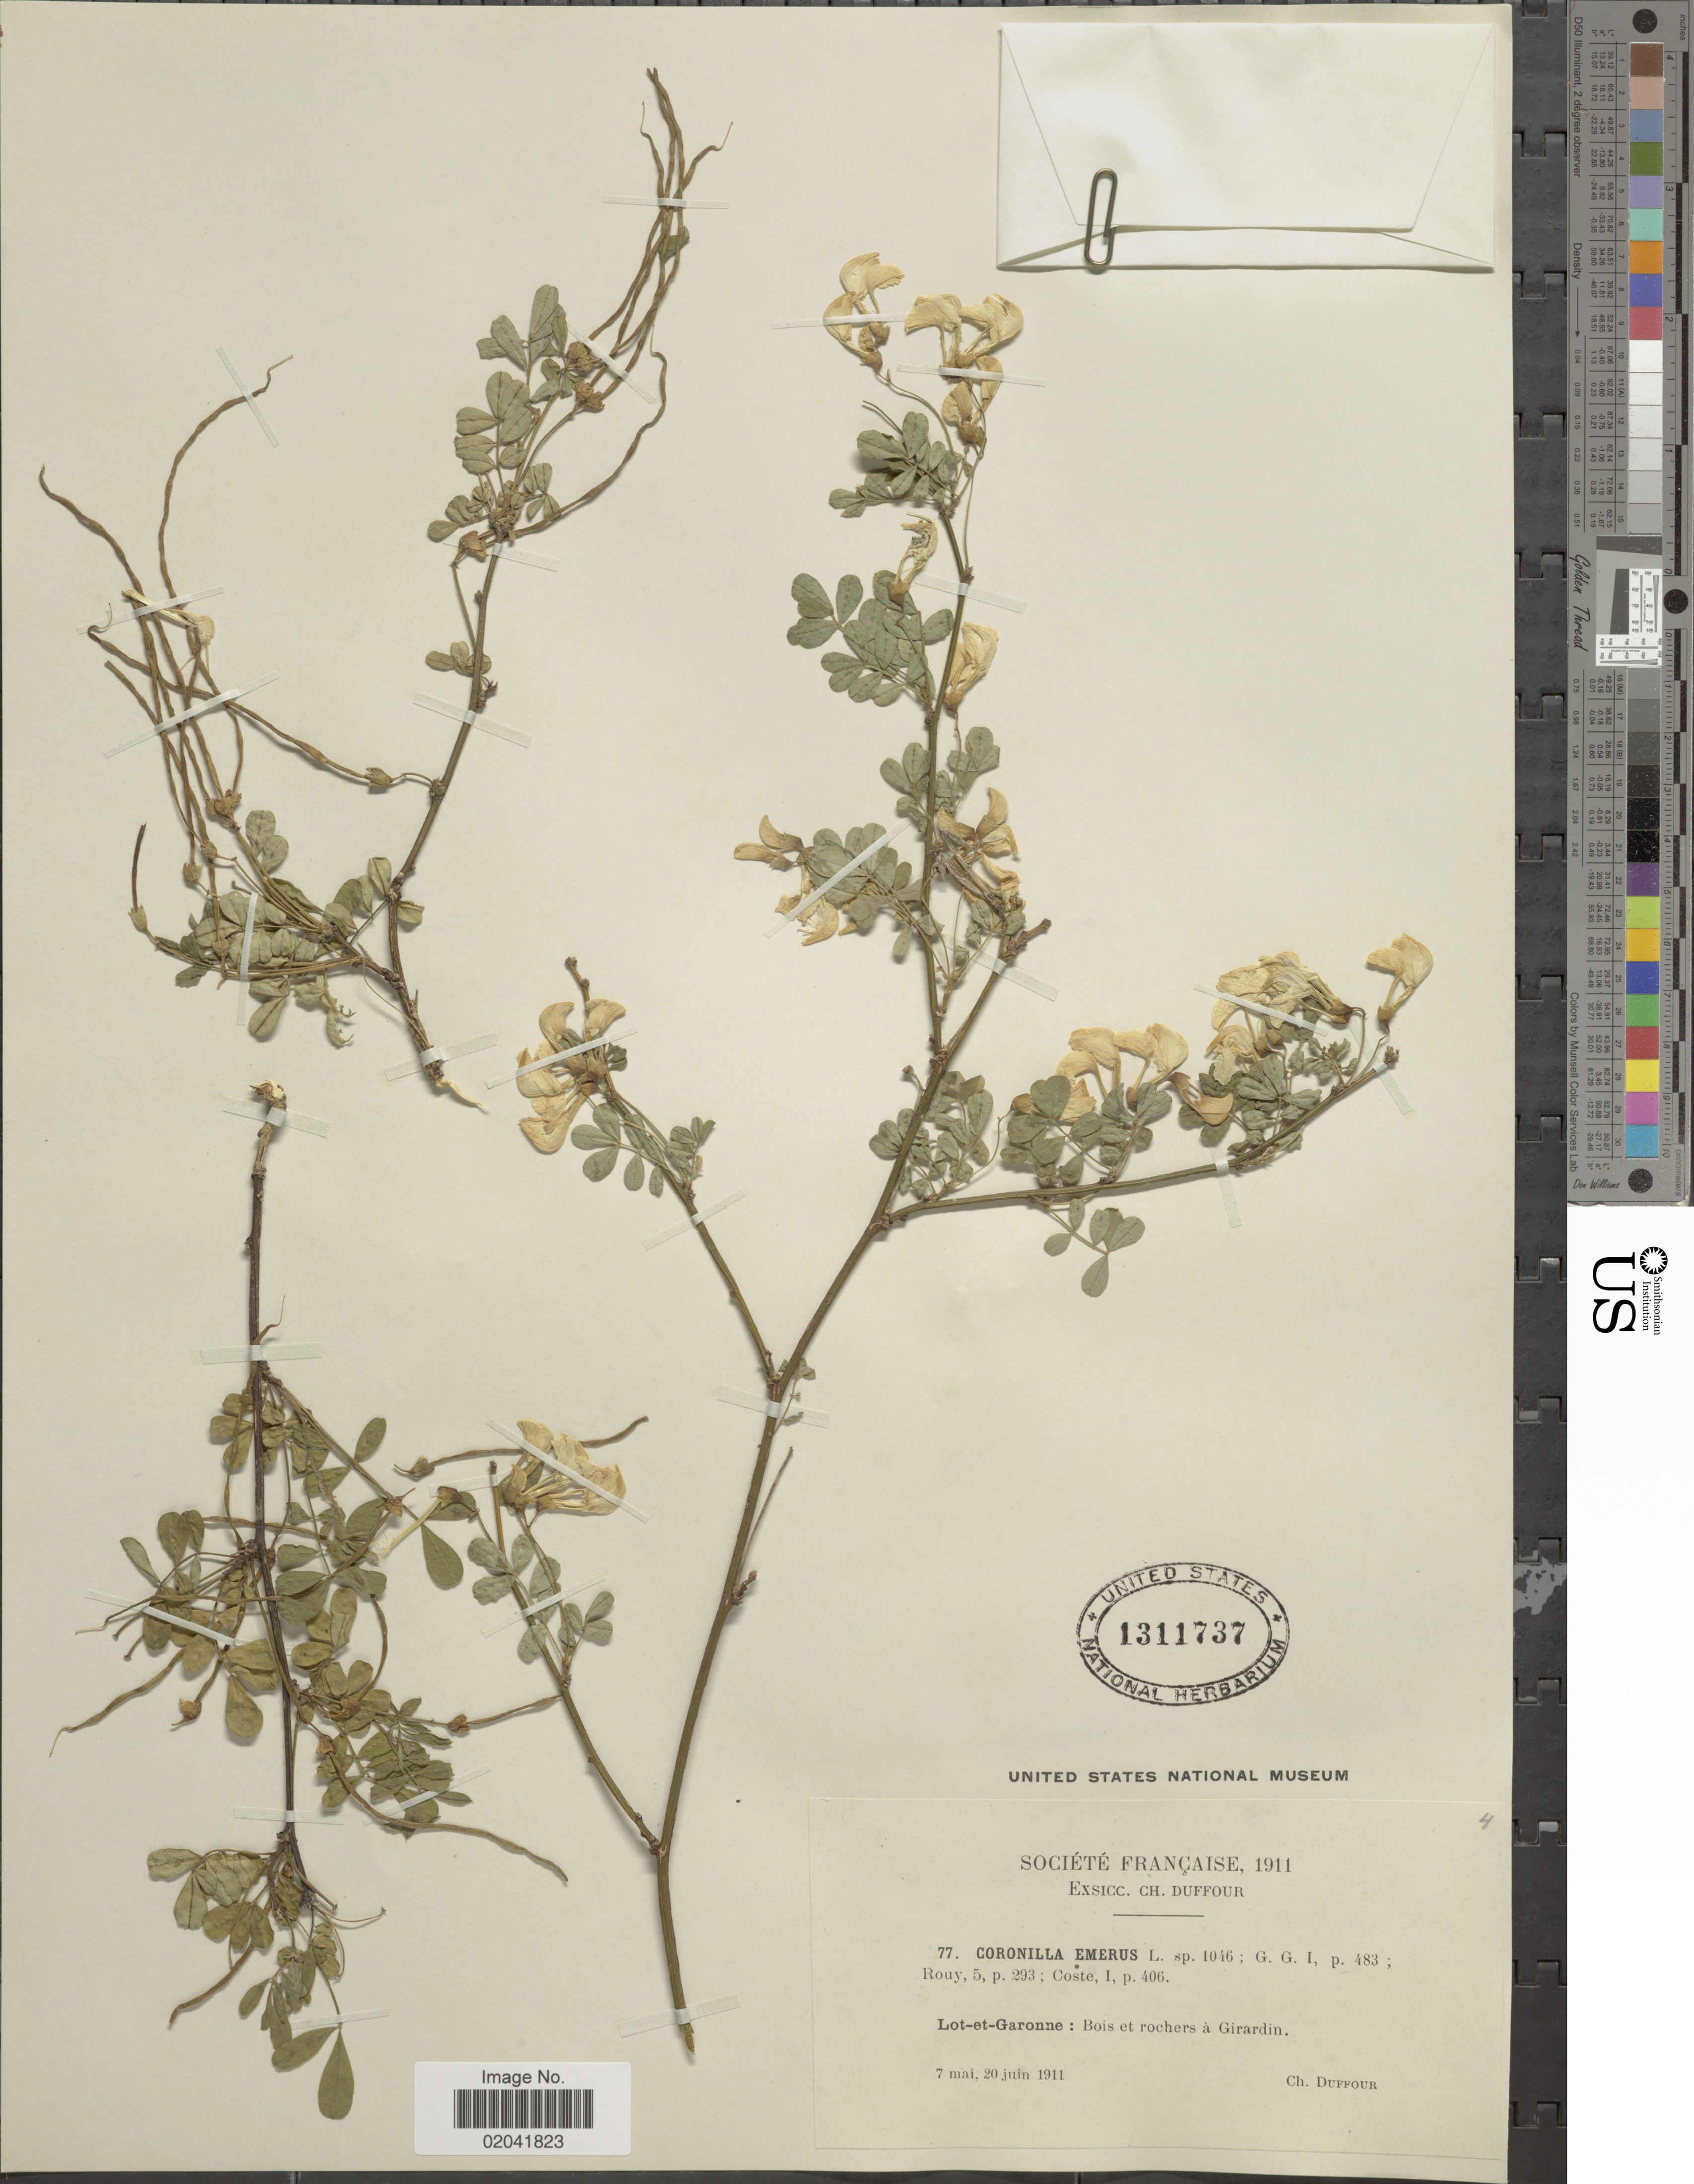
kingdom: Plantae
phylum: Tracheophyta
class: Magnoliopsida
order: Fabales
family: Fabaceae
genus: Coronilla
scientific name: Coronilla emerus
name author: L.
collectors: C. Duffour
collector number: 77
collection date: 1911-05-07/1911-06-20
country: France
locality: Lot-et-Garonne: Bois et rochers 's Girardin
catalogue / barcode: US 1311737